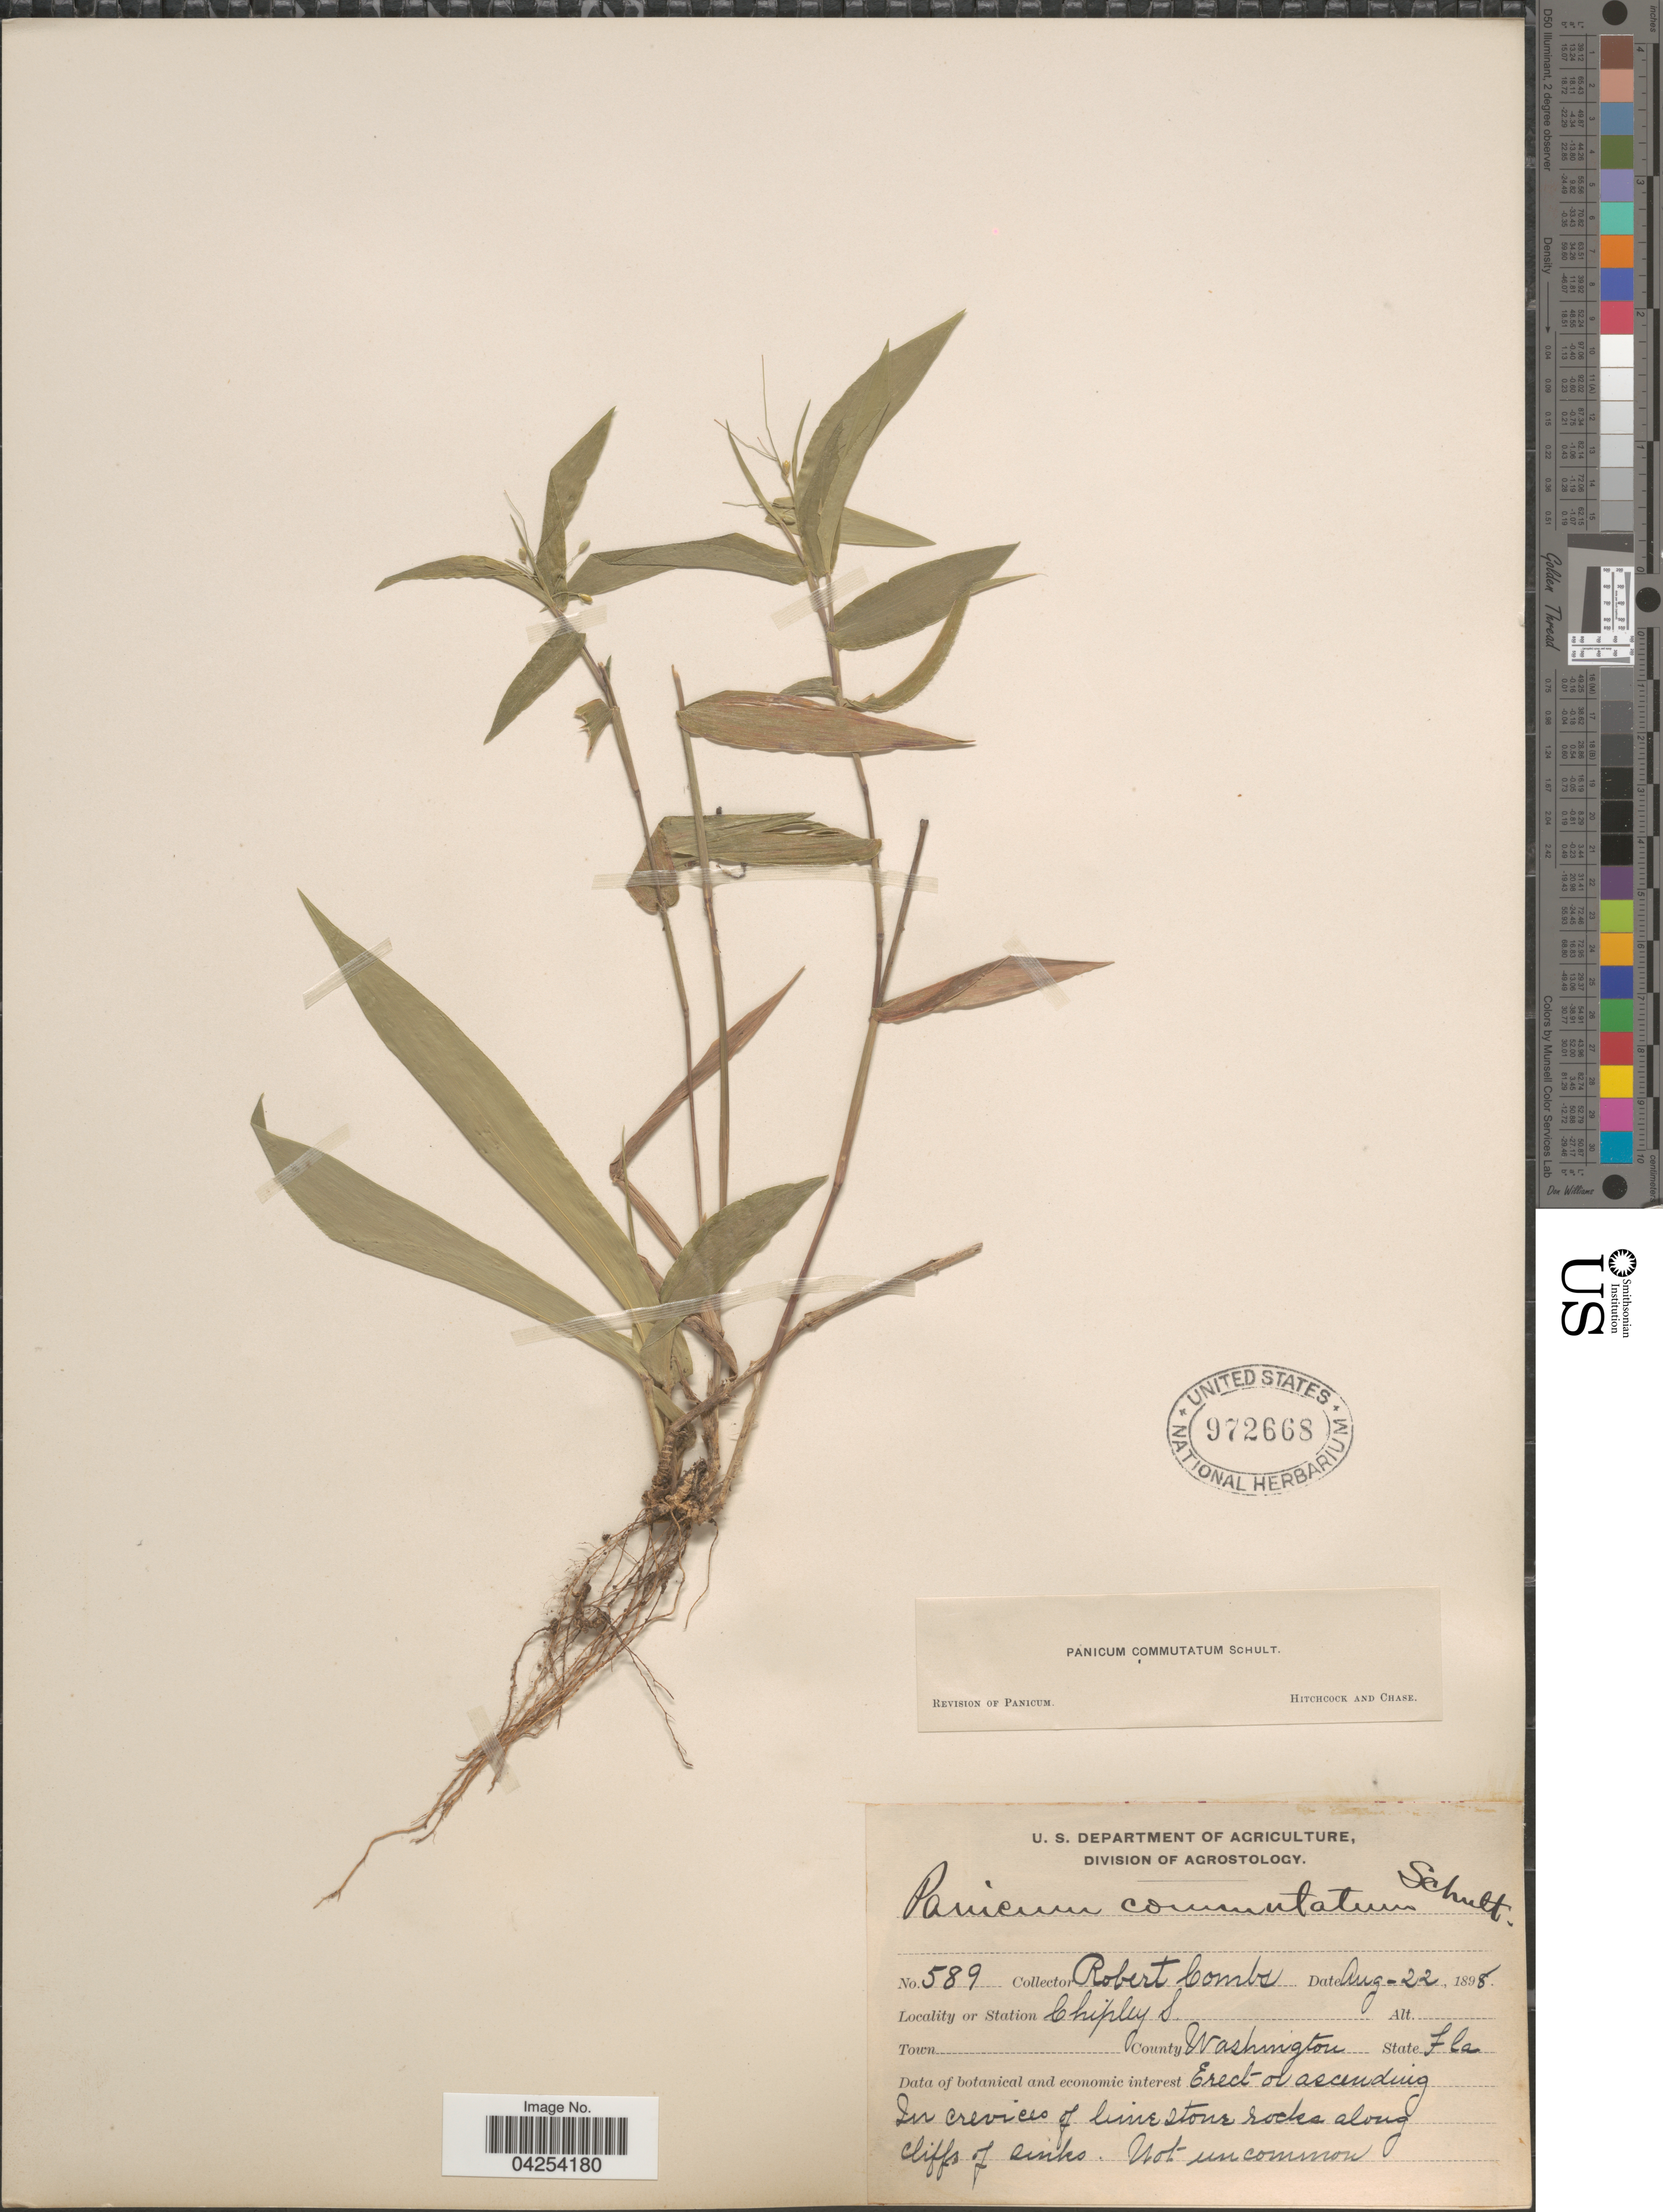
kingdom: Plantae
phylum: Tracheophyta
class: Liliopsida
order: Poales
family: Poaceae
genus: Dichanthelium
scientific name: Dichanthelium commutatum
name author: (Schult.) Gould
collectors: R. Combs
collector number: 589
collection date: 1898-08-22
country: United States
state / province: Florida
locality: Chipley S. County Washington.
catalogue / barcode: US 972668